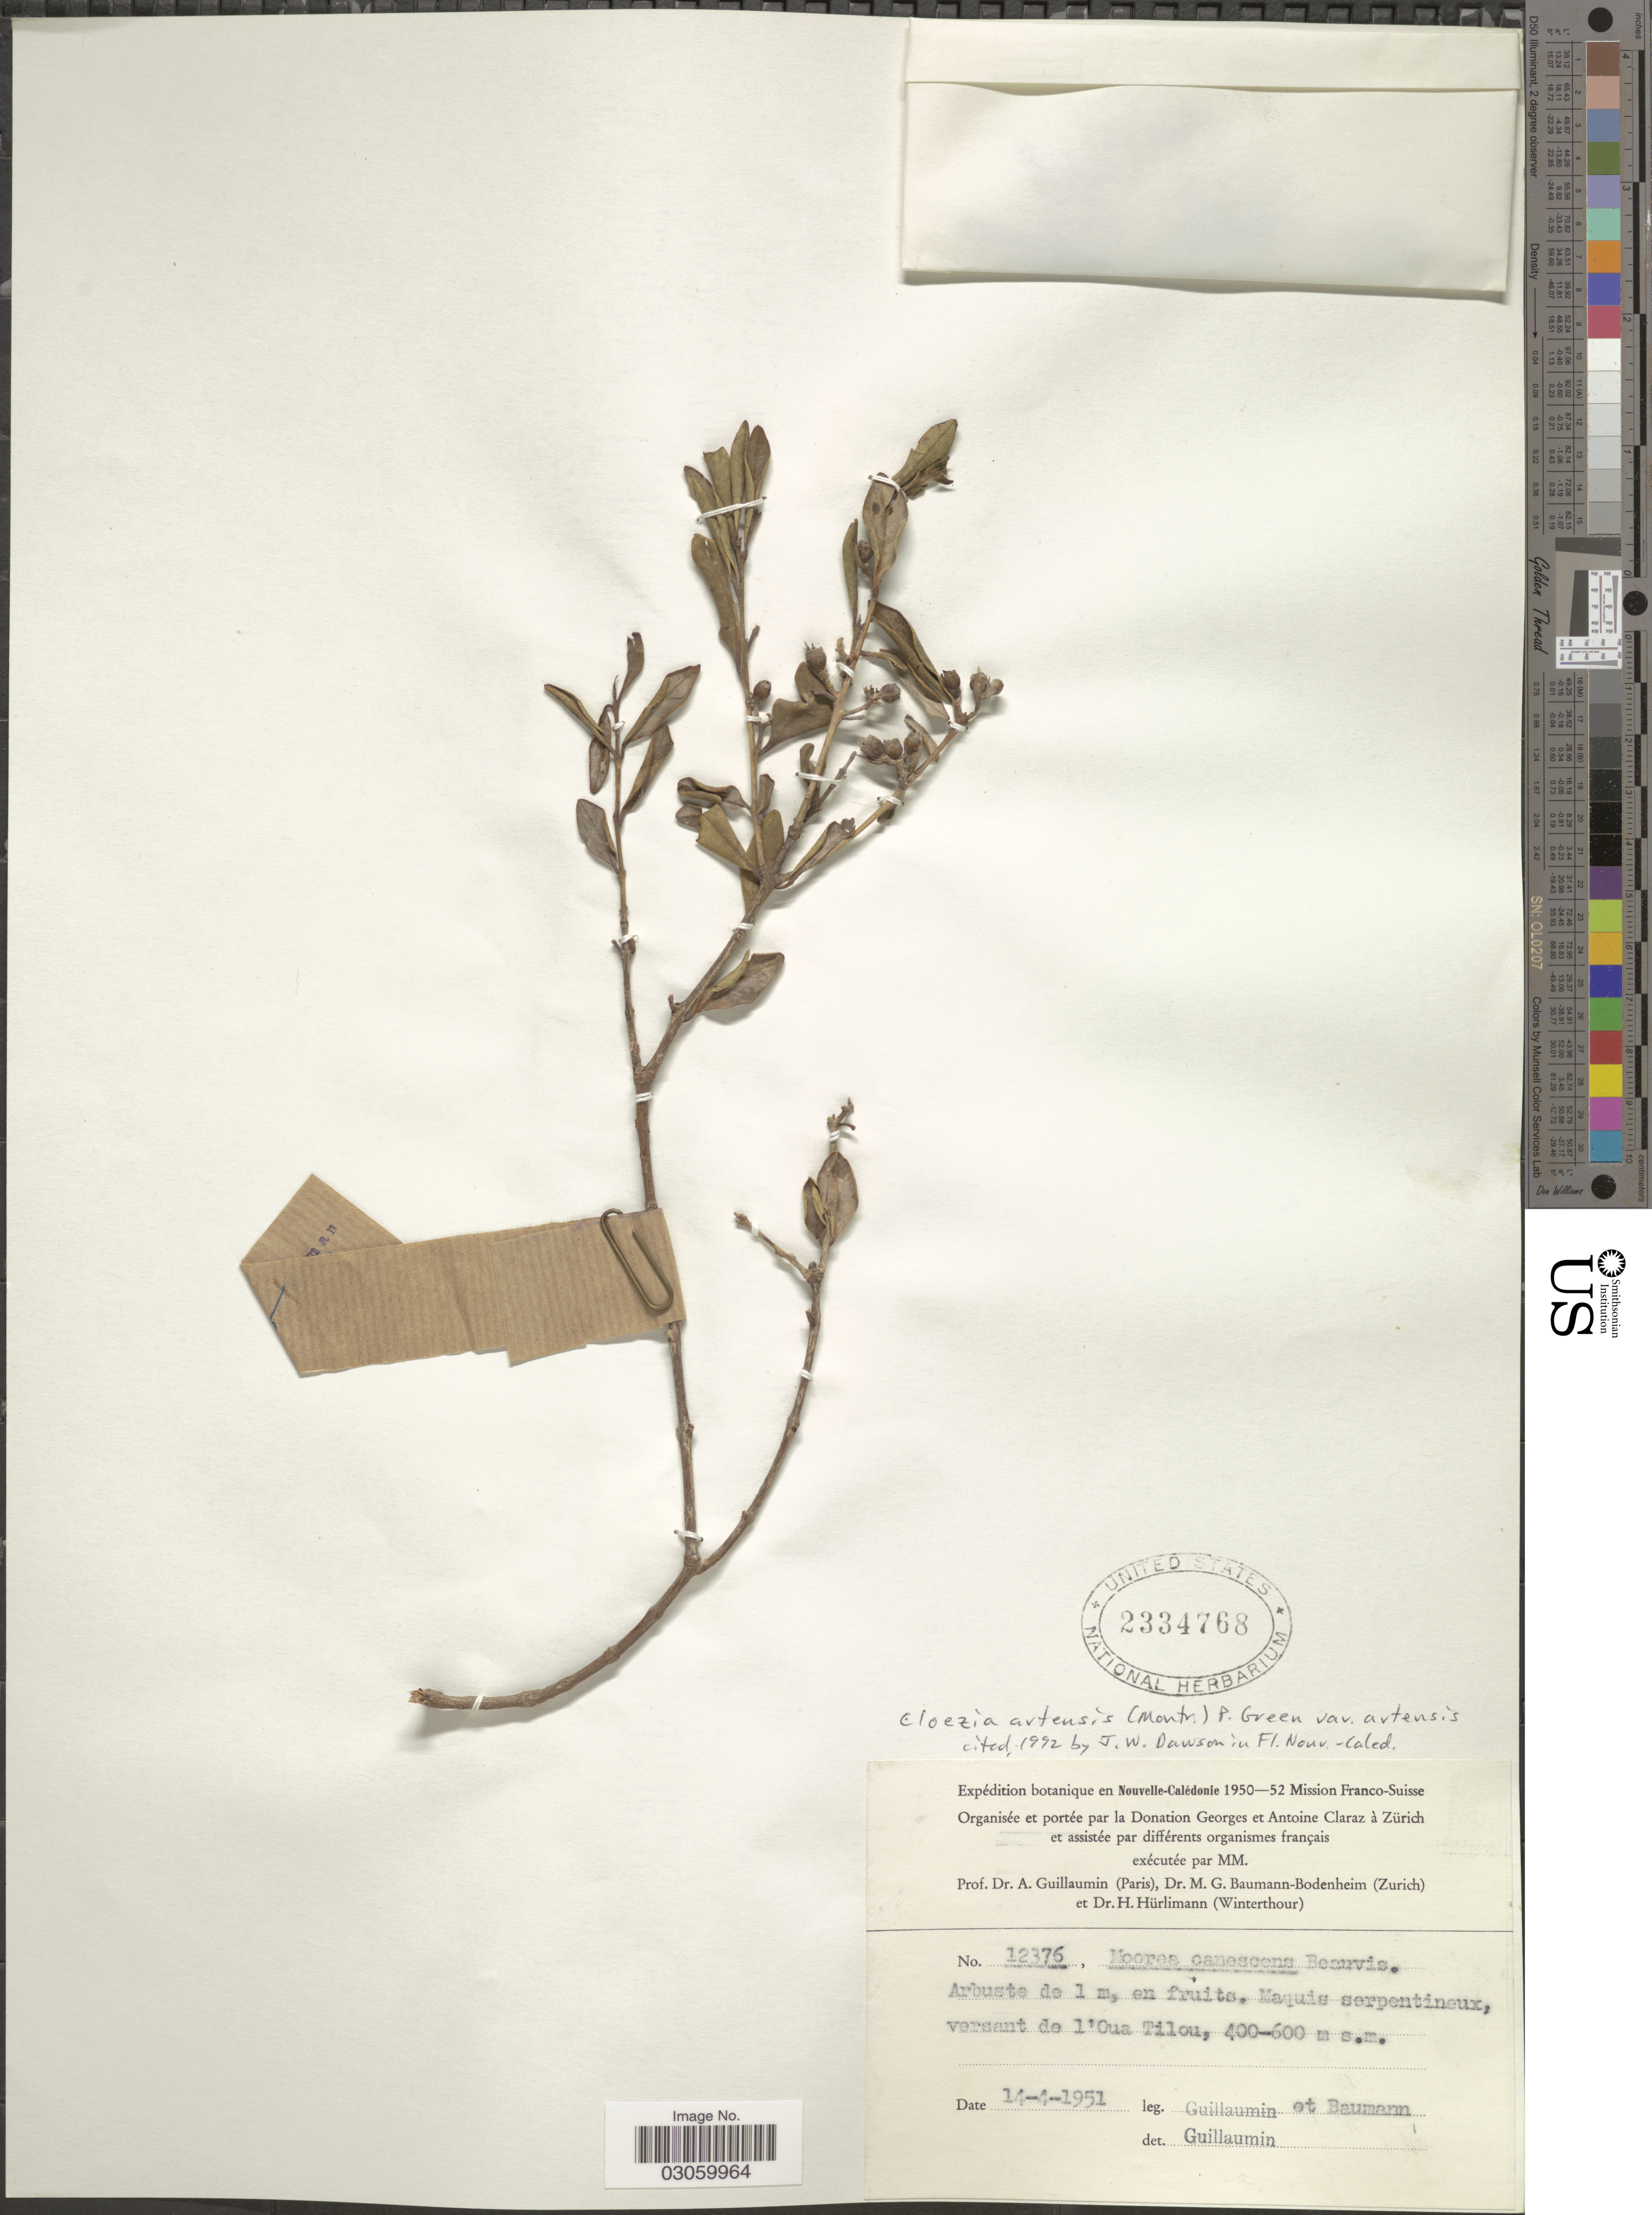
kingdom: Plantae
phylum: Tracheophyta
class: Magnoliopsida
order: Myrtales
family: Myrtaceae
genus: Cloezia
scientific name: Cloezia artensis var. artensis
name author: J.W. Dawson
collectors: A. Guillaumin & M. G. Baumann-Bodenheim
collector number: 12376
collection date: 1951-04-14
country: New Caledonia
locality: Nouvelle-Calédonie. Maquis serpentineux, versant de l'Oua Tilou.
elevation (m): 400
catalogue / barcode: US 2334768